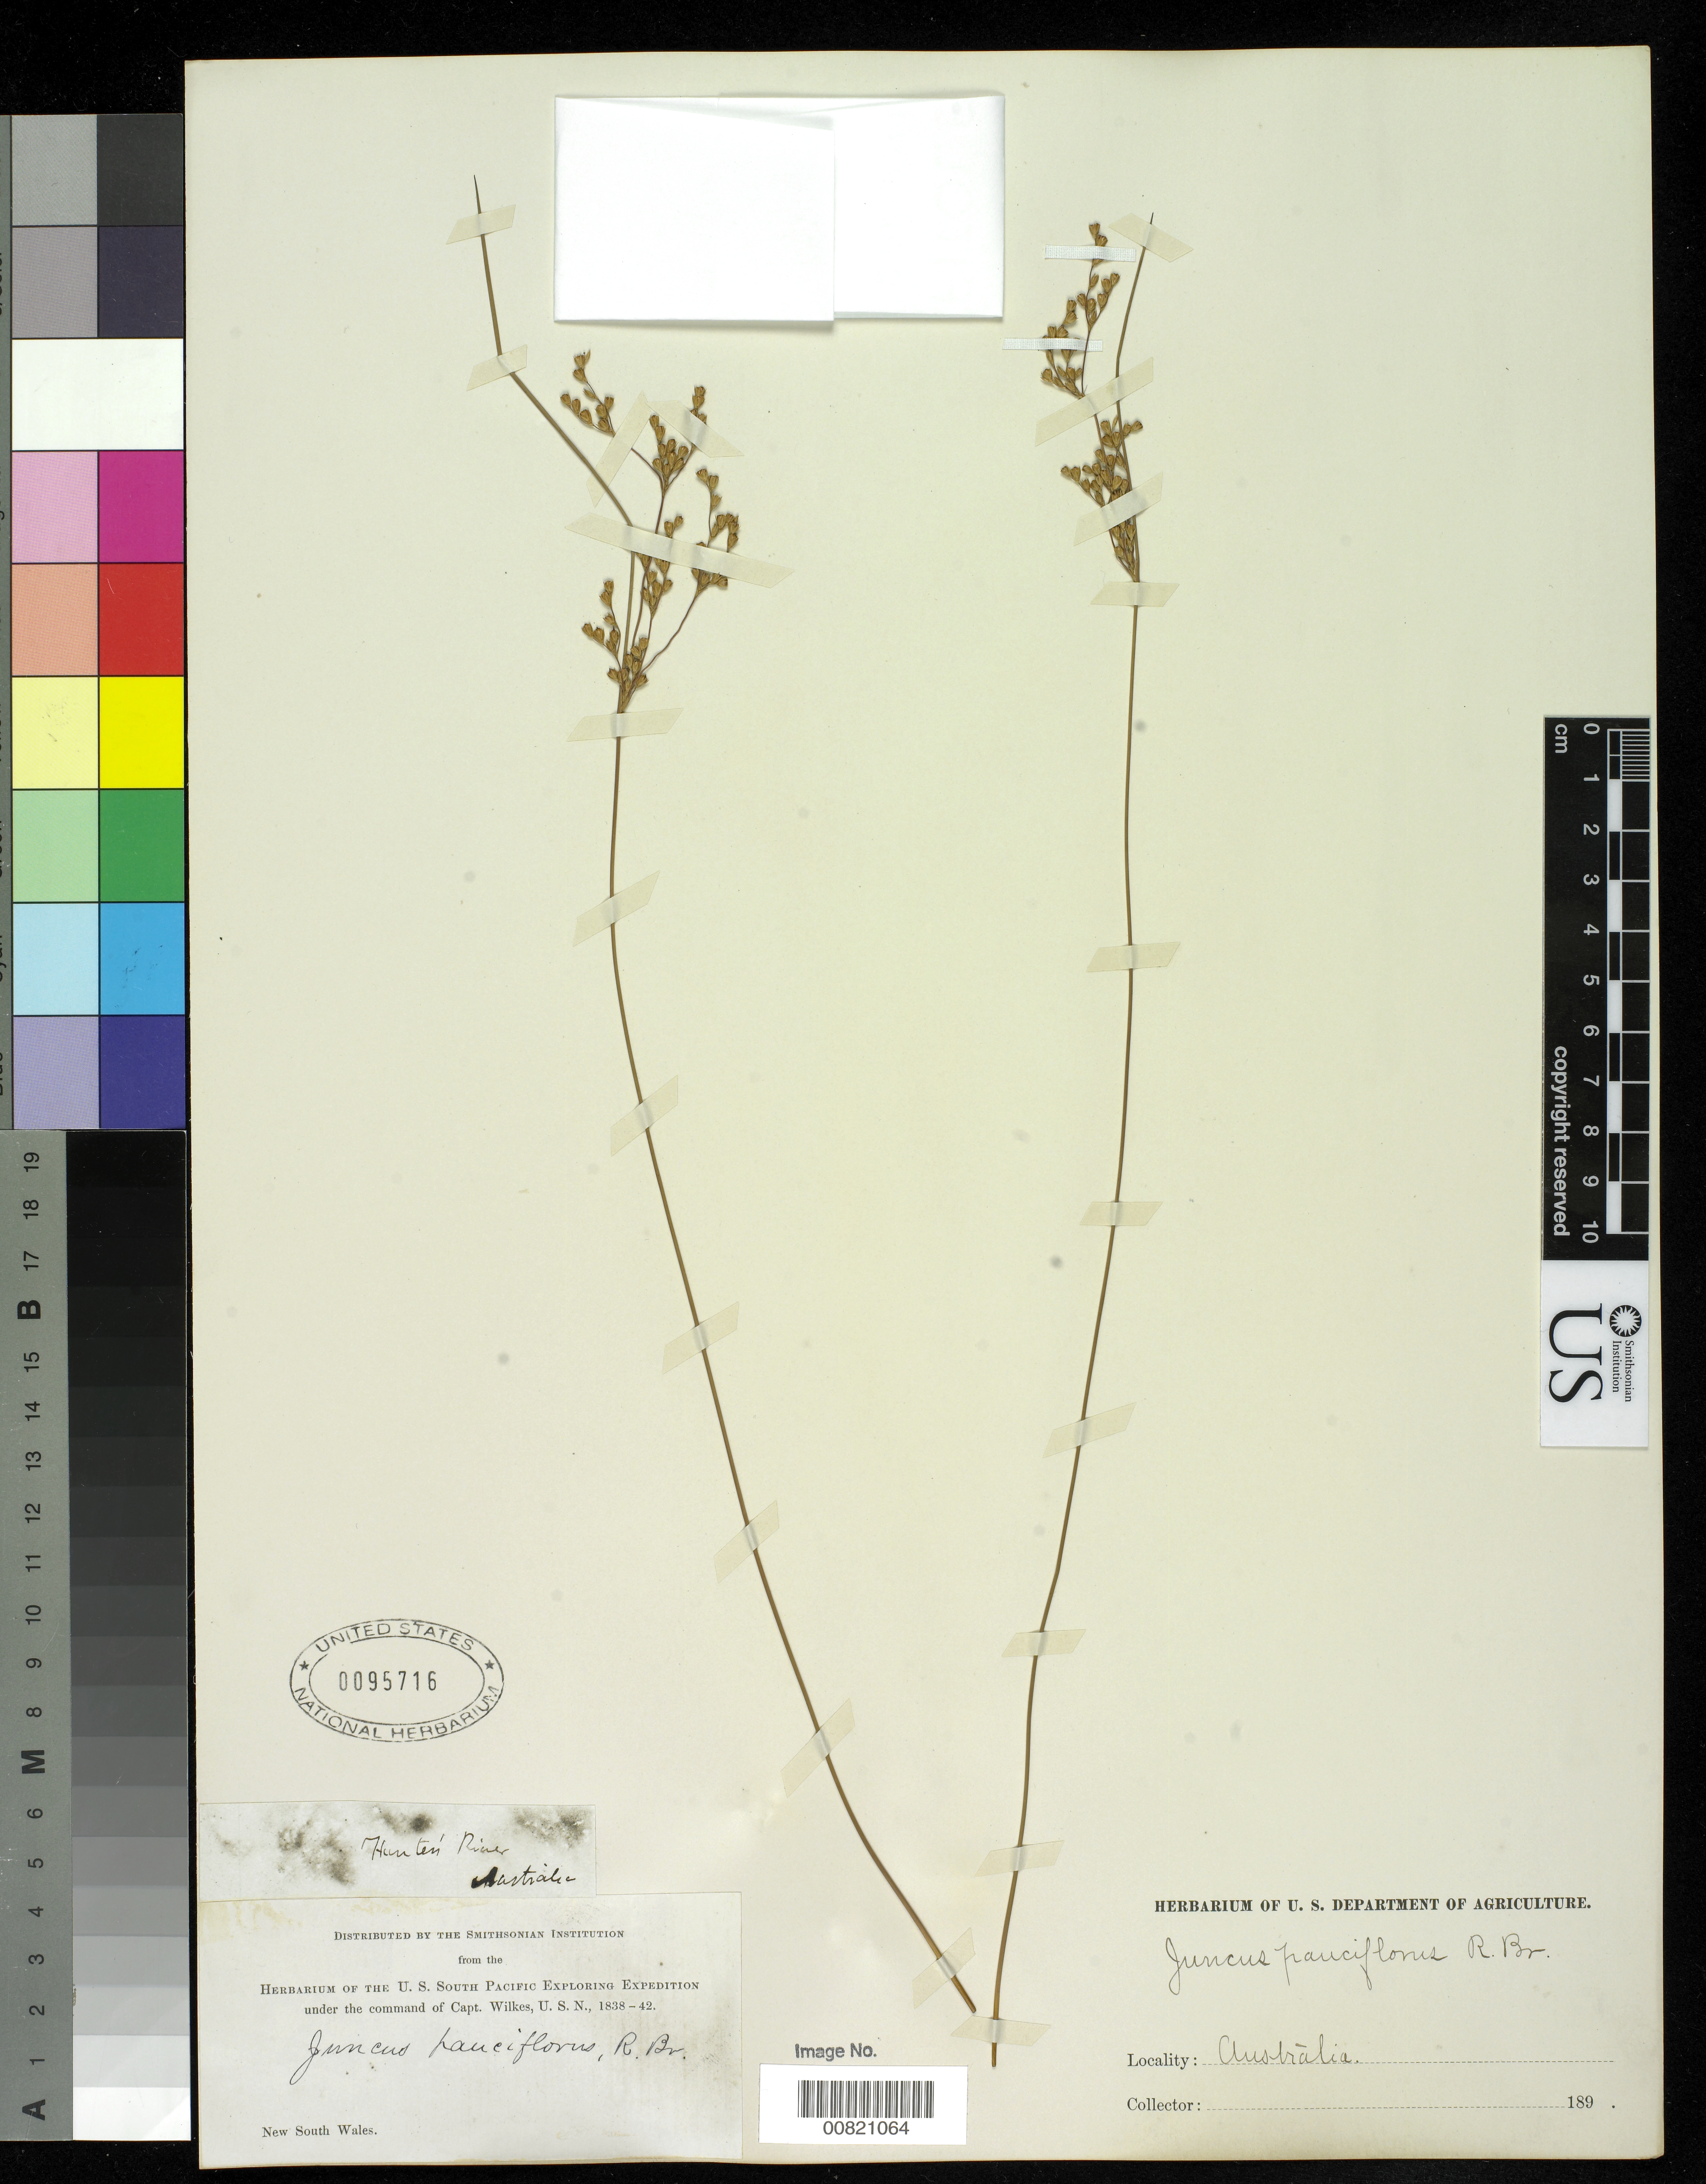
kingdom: Plantae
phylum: Tracheophyta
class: Liliopsida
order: Poales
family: Juncaceae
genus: Juncus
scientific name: Juncus pauciflorus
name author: R. Br.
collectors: Wilkes Explor. Exped.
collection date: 1838/1842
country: Australia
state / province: New South Wales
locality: New South Wales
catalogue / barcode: US 95716